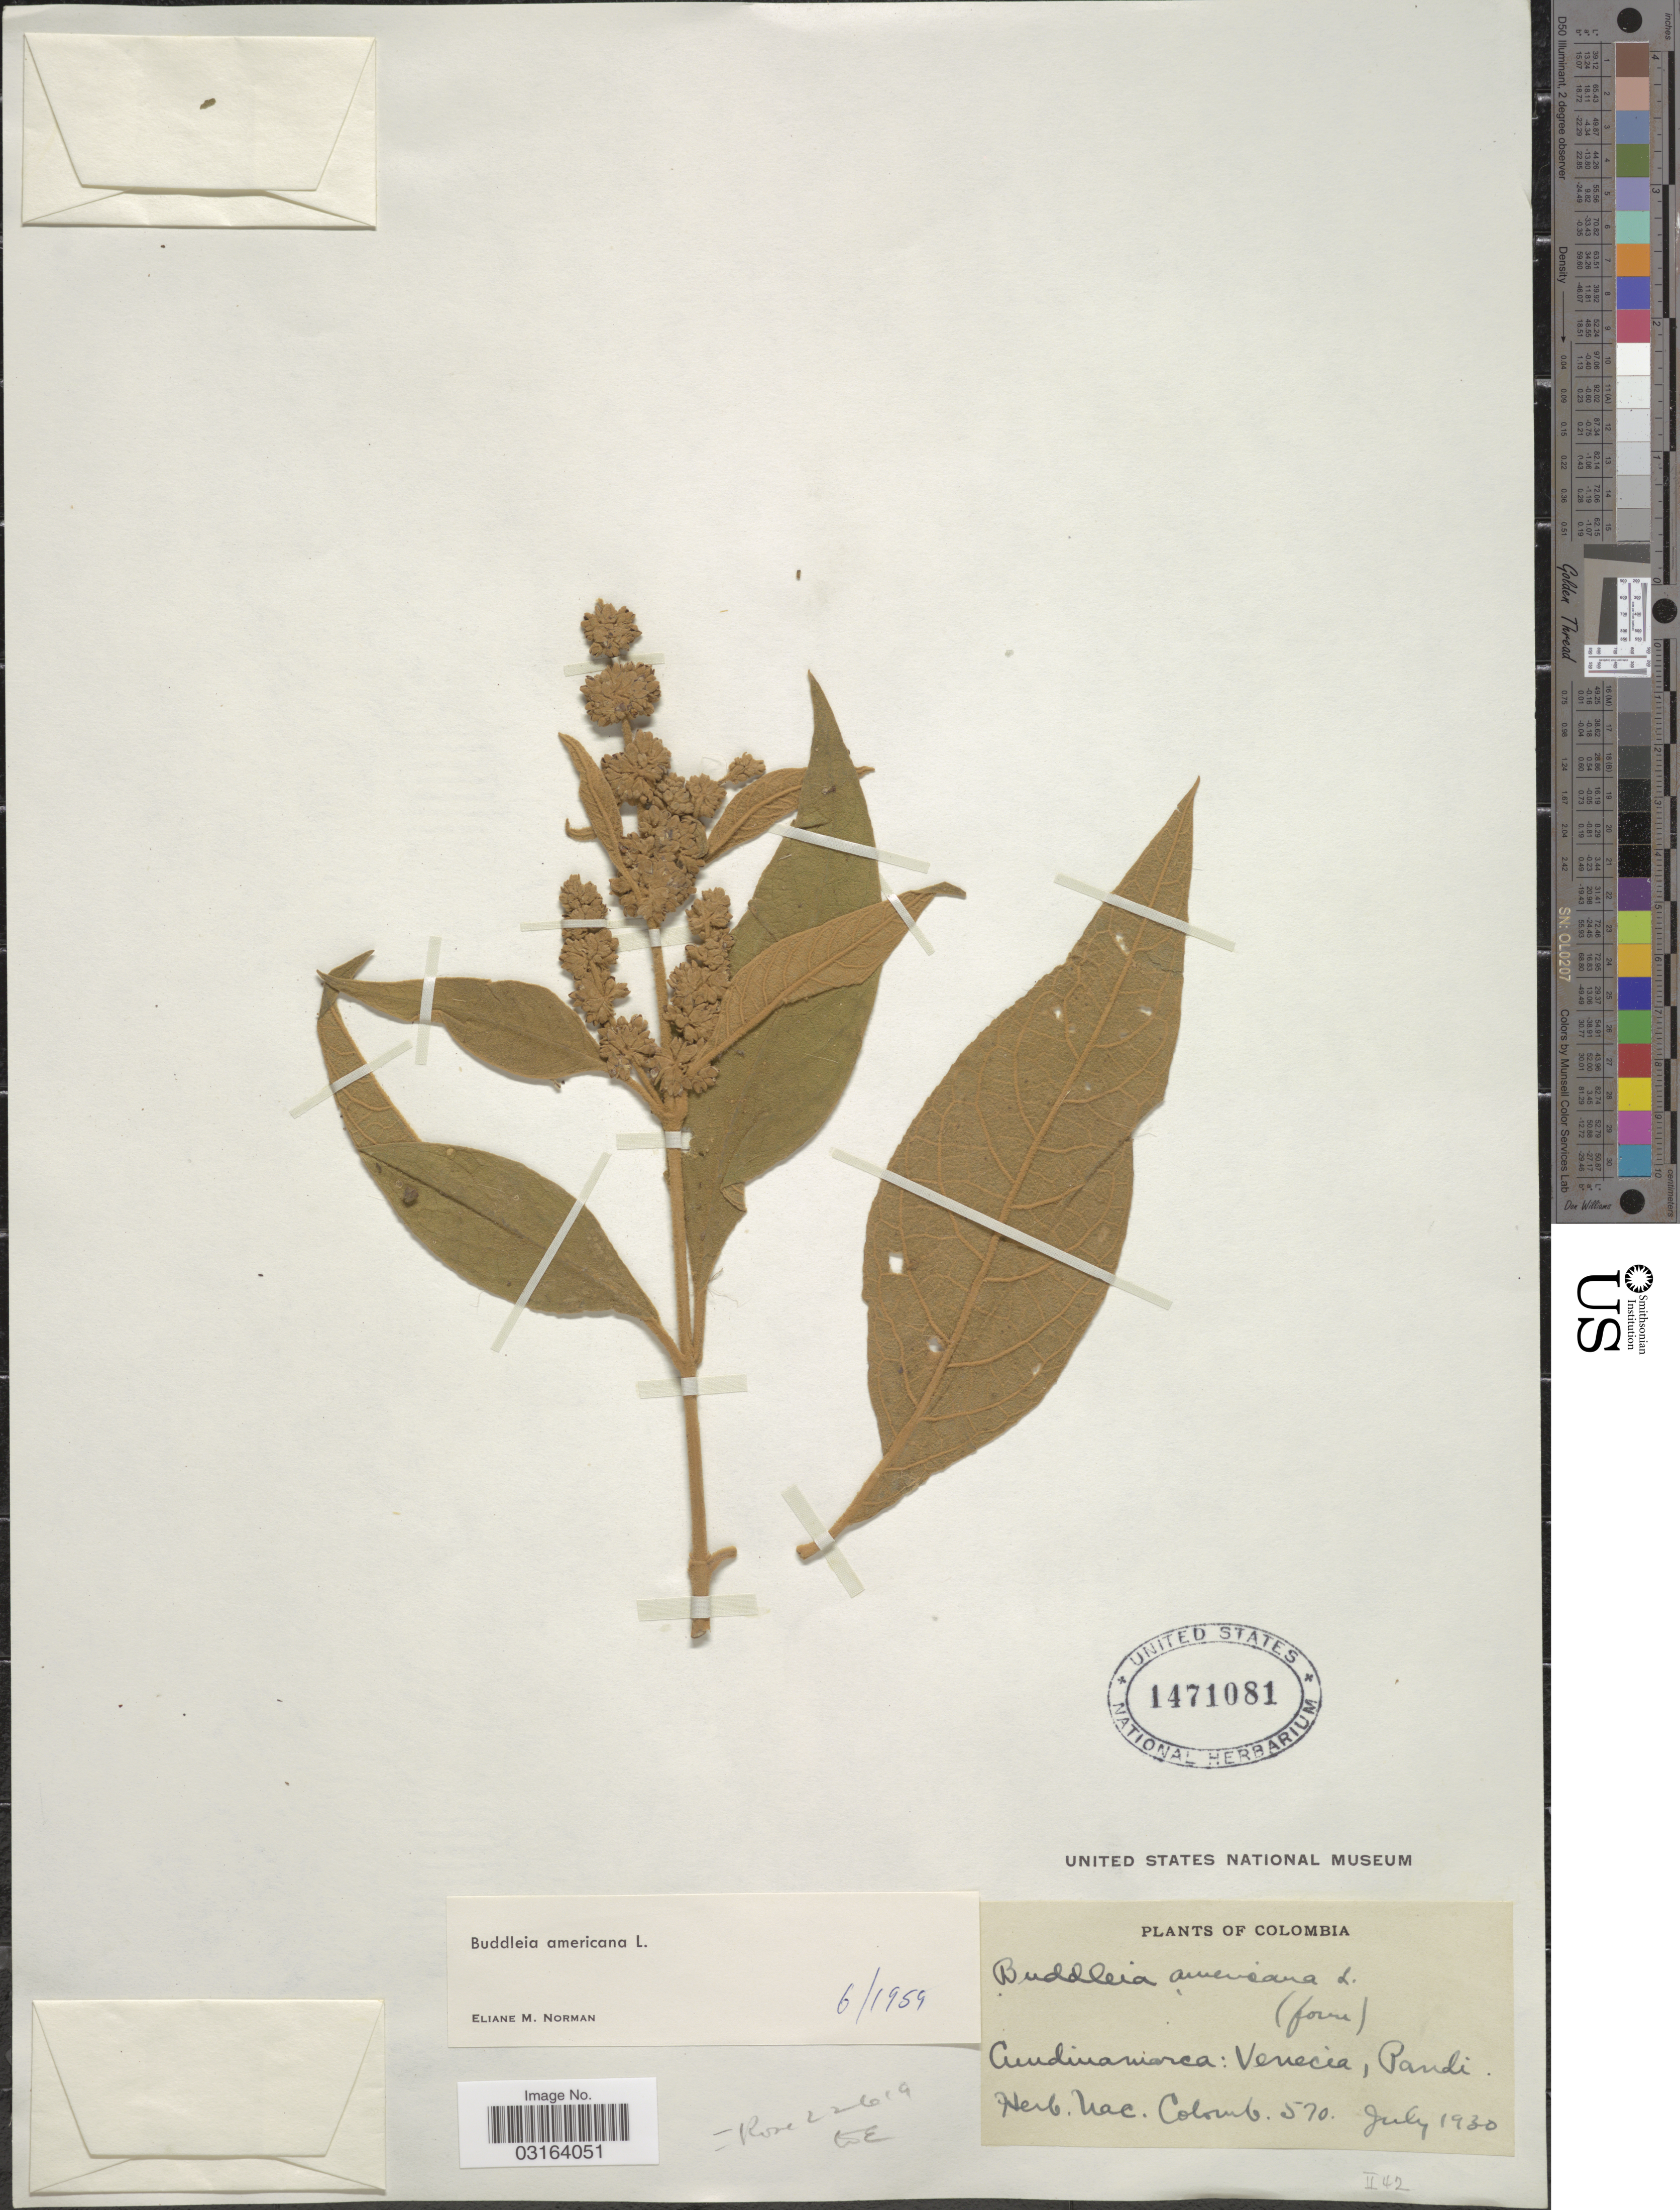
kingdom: Plantae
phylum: Tracheophyta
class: Magnoliopsida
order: Lamiales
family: Scrophulariaceae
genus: Buddleja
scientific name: Buddleja americana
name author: L.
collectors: ex herb. Nac. Colomb.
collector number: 570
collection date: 1930-07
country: Colombia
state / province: Cundinamarca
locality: Venecia, Pandi.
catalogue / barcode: US 1471081